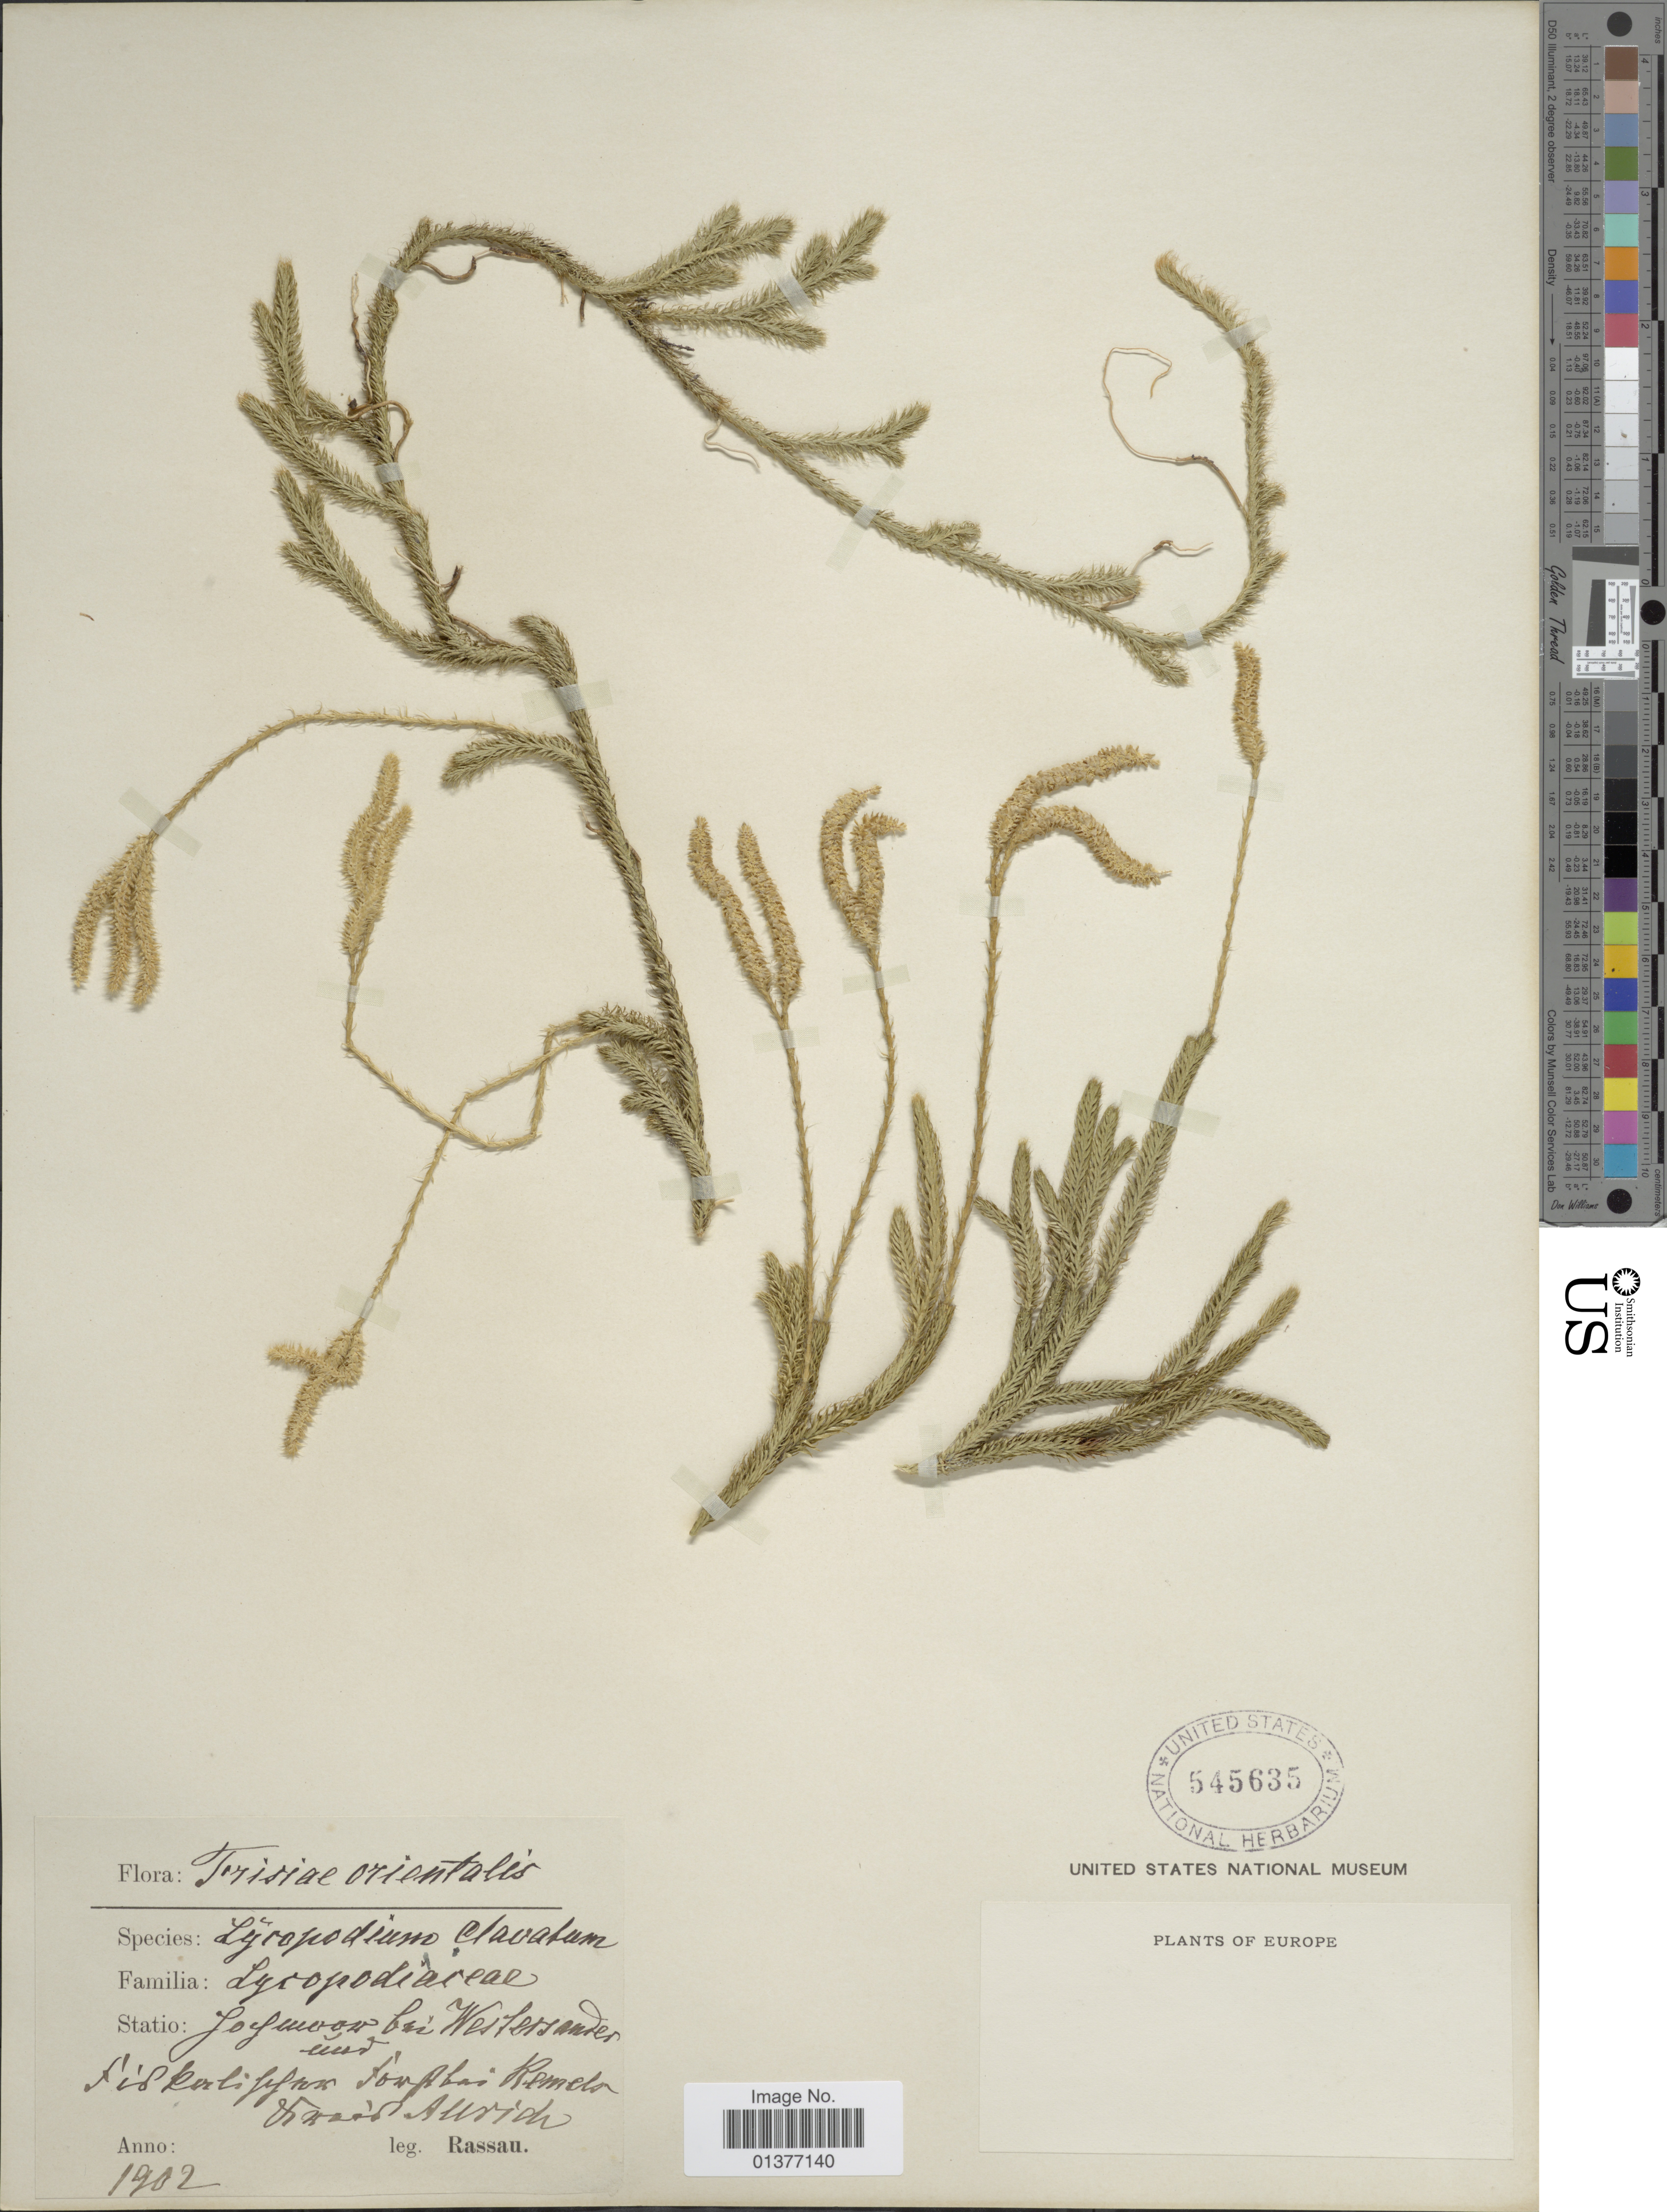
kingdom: Plantae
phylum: Tracheophyta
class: Lycopodiopsida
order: Lycopodiales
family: Lycopodiaceae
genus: Lycopodium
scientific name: Lycopodium clavatum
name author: L.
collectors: Rassau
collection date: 1902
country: Austria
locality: Joywoos bei Westersander [illegible text][interpreted]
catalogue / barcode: US 545635